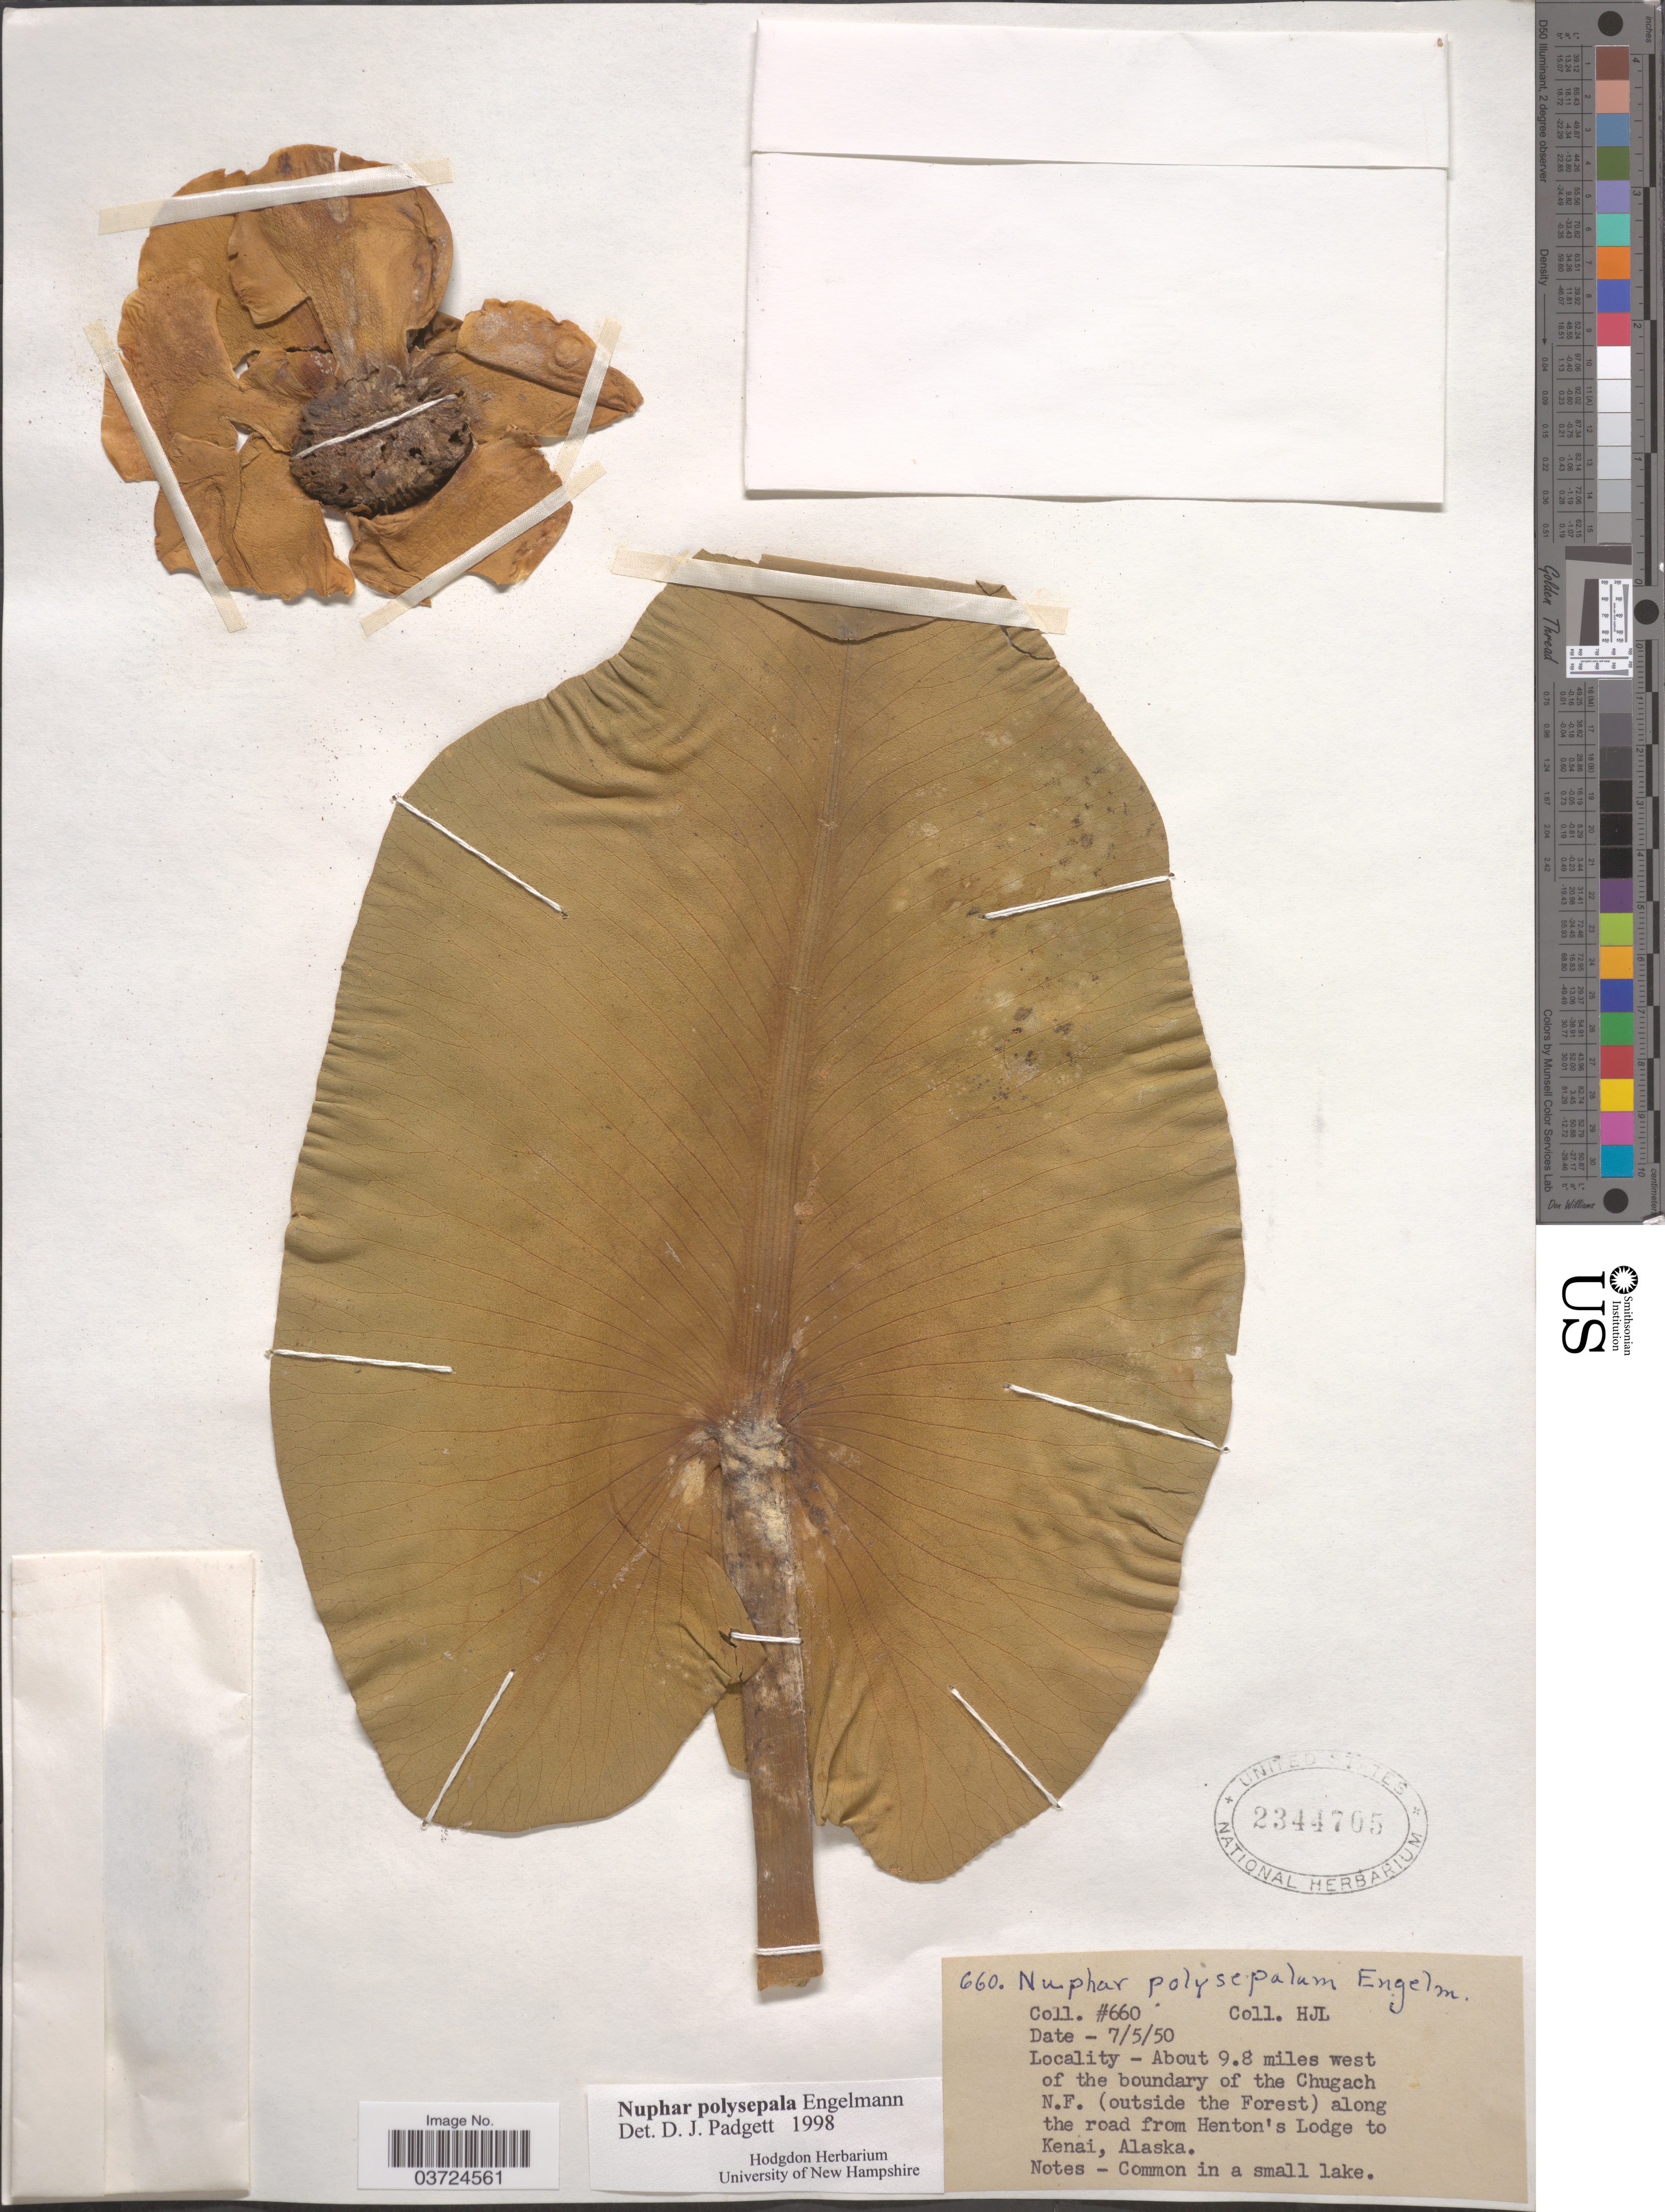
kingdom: Plantae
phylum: Tracheophyta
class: Magnoliopsida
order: Nymphaeales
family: Nymphaeaceae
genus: Nuphar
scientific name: Nuphar polysepala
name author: Englem.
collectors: H. J. L.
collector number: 660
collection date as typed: Transcribed d/m/y: 5/7/50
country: United States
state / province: Alaska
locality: About 9.8 miles west of the boundary of the Chugach N.F. (outside the Forest) along the road from Henton's Lodge to Kenai.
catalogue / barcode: US 2344705